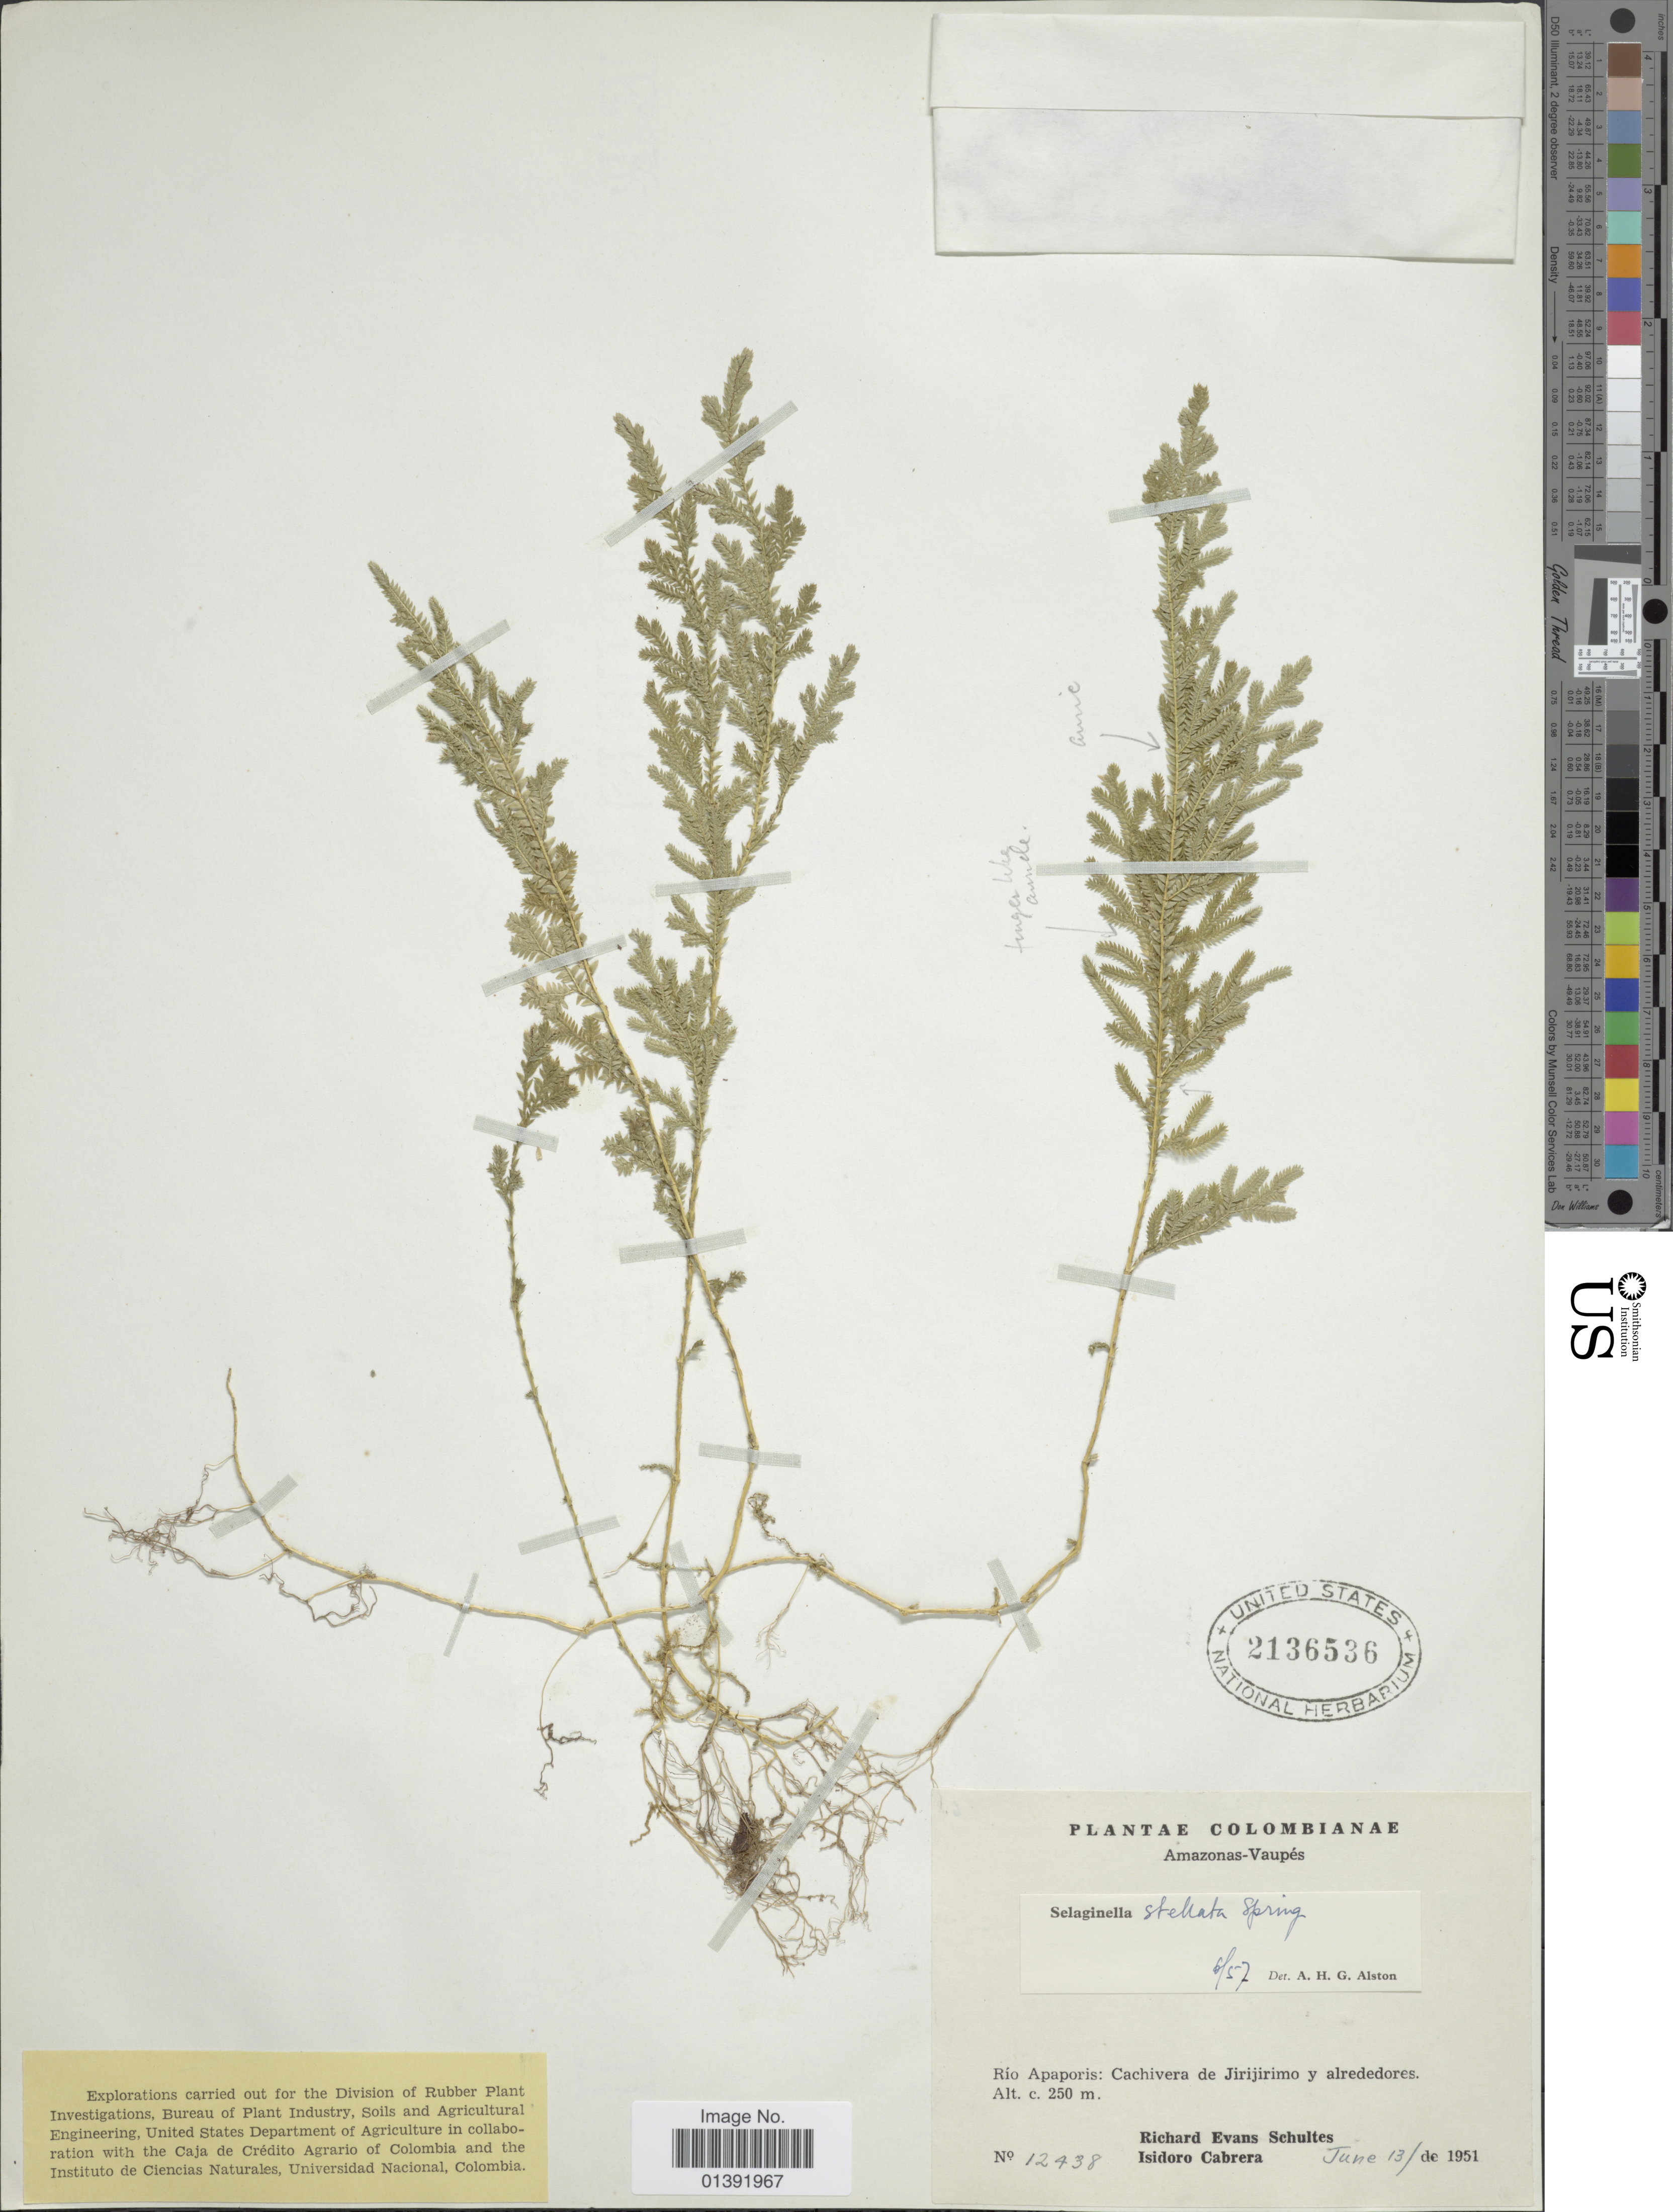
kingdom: Plantae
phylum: Tracheophyta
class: Lycopodiopsida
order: Selaginellales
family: Selaginellaceae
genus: Selaginella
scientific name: Selaginella stellata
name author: Spring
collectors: R. E. Schultes & I. Cabrera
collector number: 12438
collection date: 1951-06-13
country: Colombia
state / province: Amazonas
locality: Amazona-Vaupes, Rio Apaporis: Cachivera de Jirijirimo y alrededores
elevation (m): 250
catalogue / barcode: US 2136536